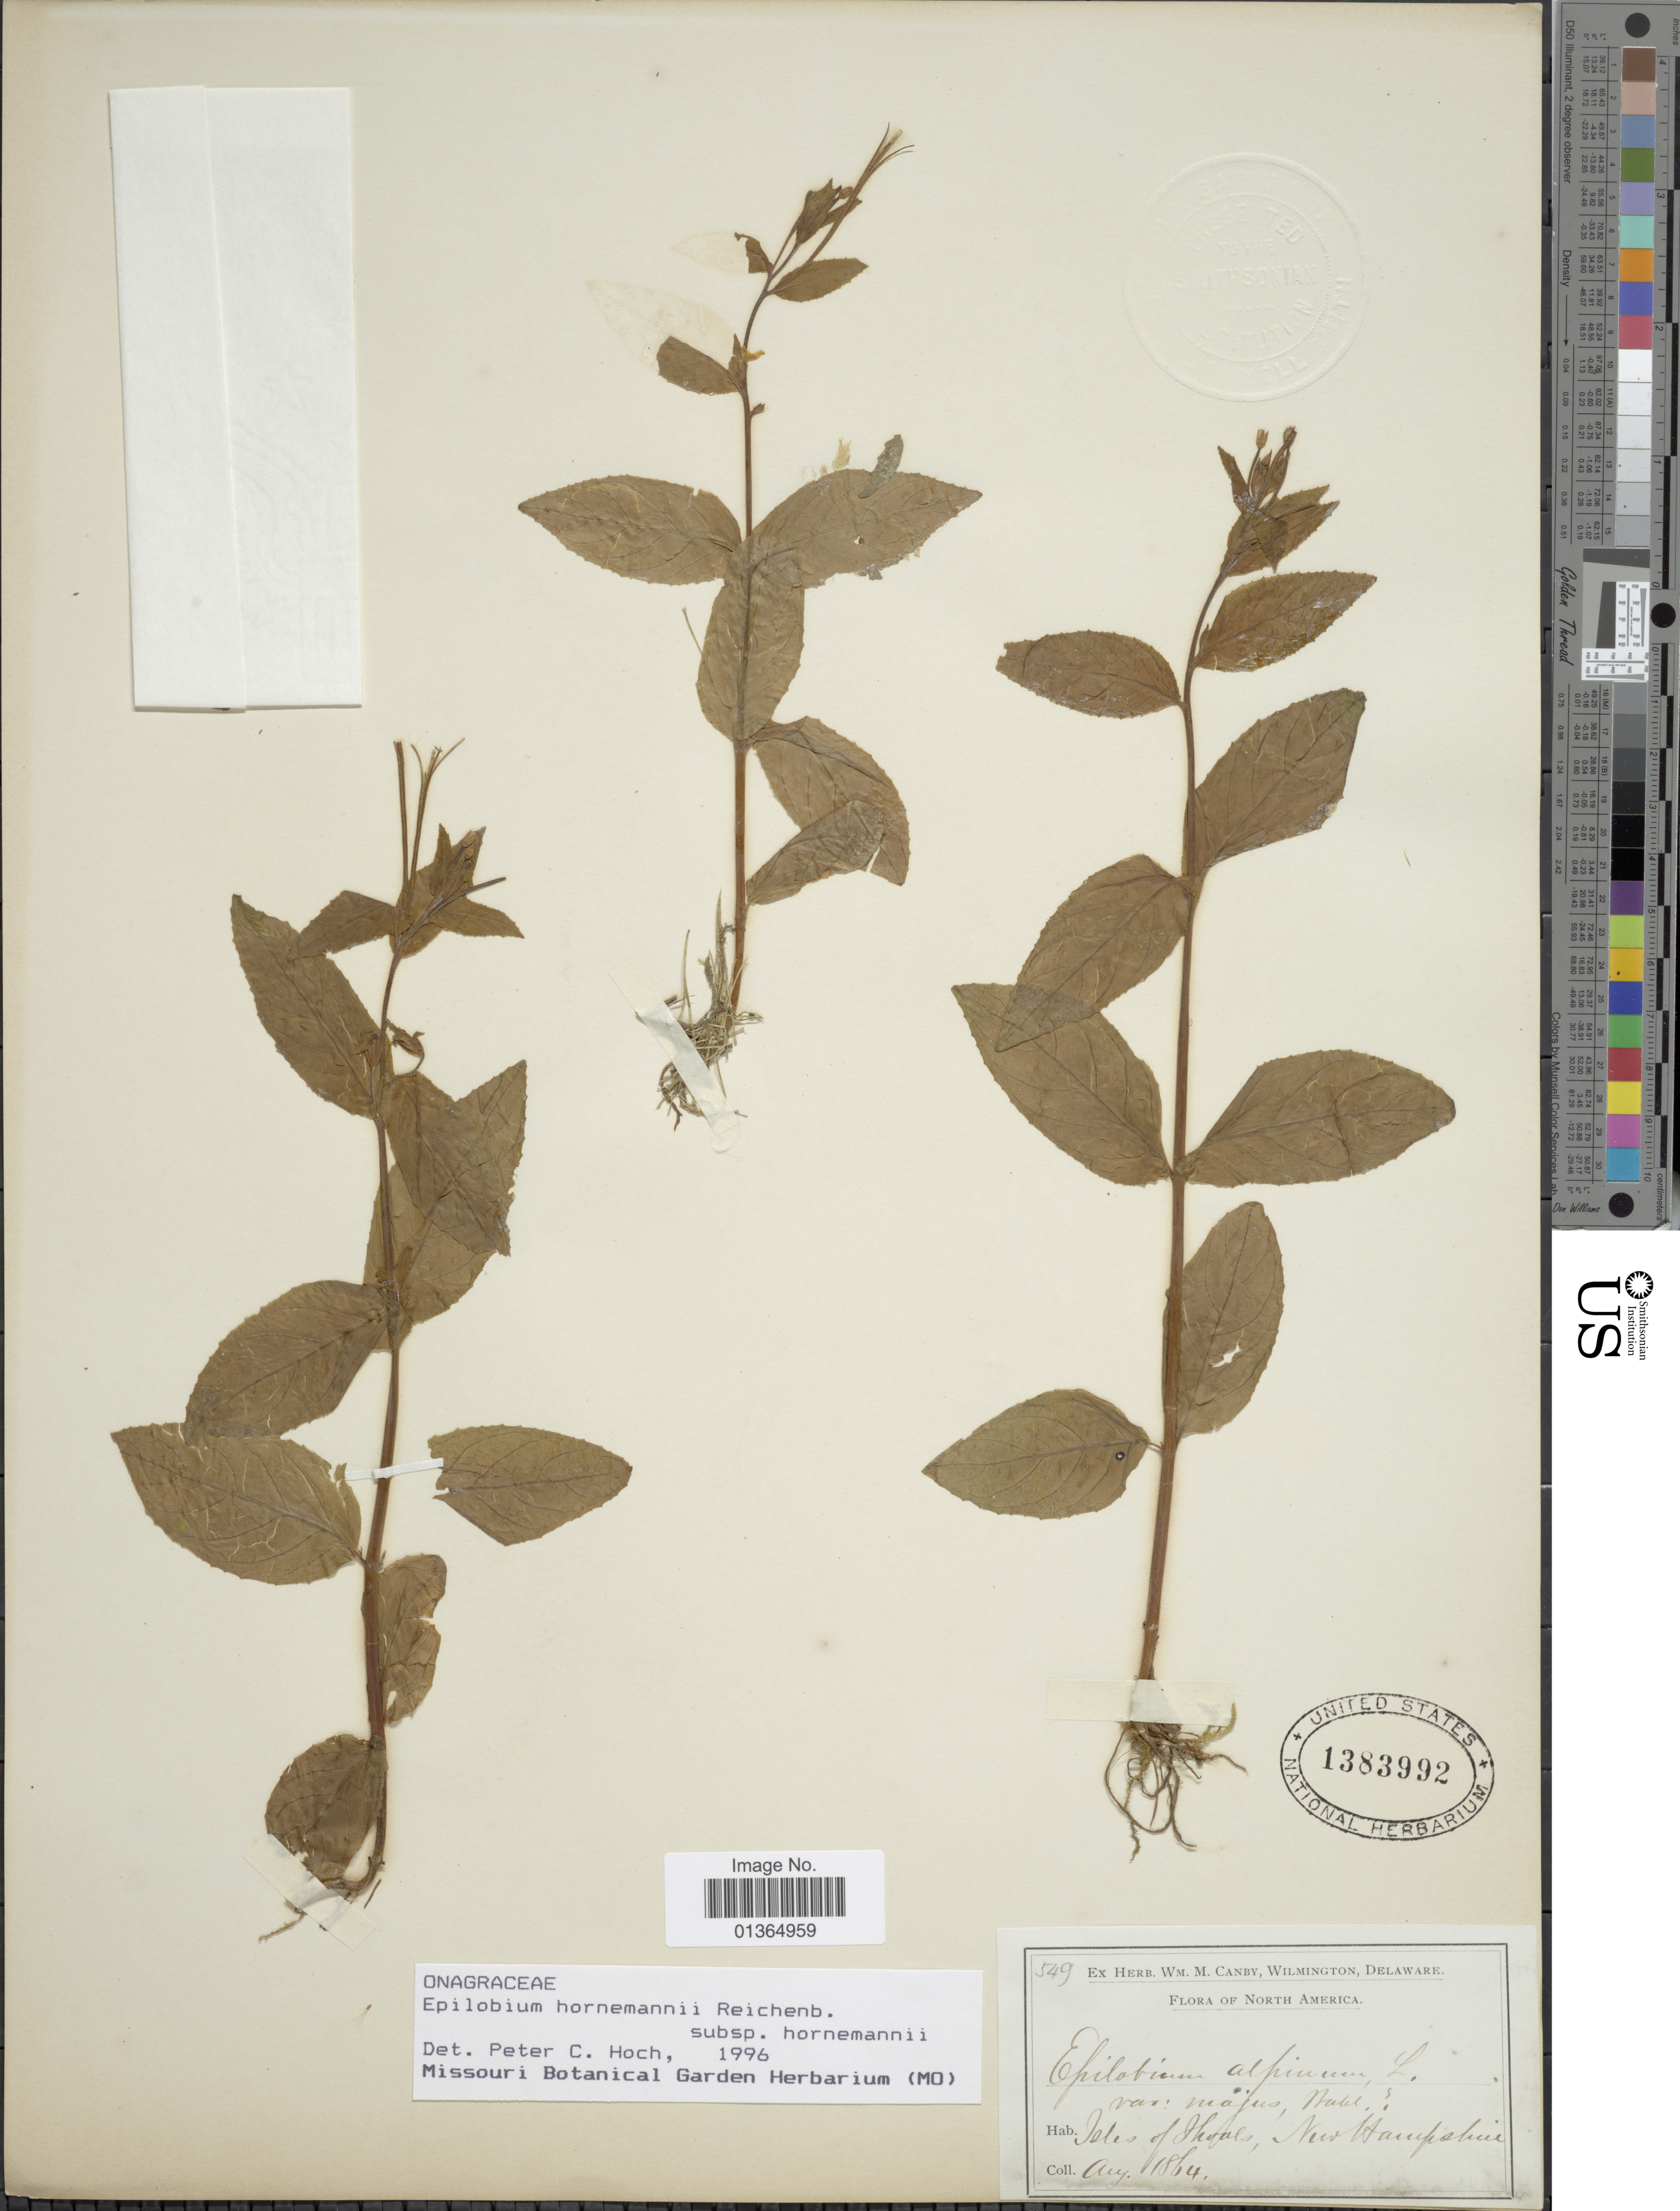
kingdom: Plantae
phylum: Tracheophyta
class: Magnoliopsida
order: Myrtales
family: Onagraceae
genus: Epilobium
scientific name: Epilobium hornemannii subsp. hornemannii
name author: Rchb.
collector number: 549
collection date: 1864-08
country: United States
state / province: New Hampshire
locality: Isles of Shoals.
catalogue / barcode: US 1383992